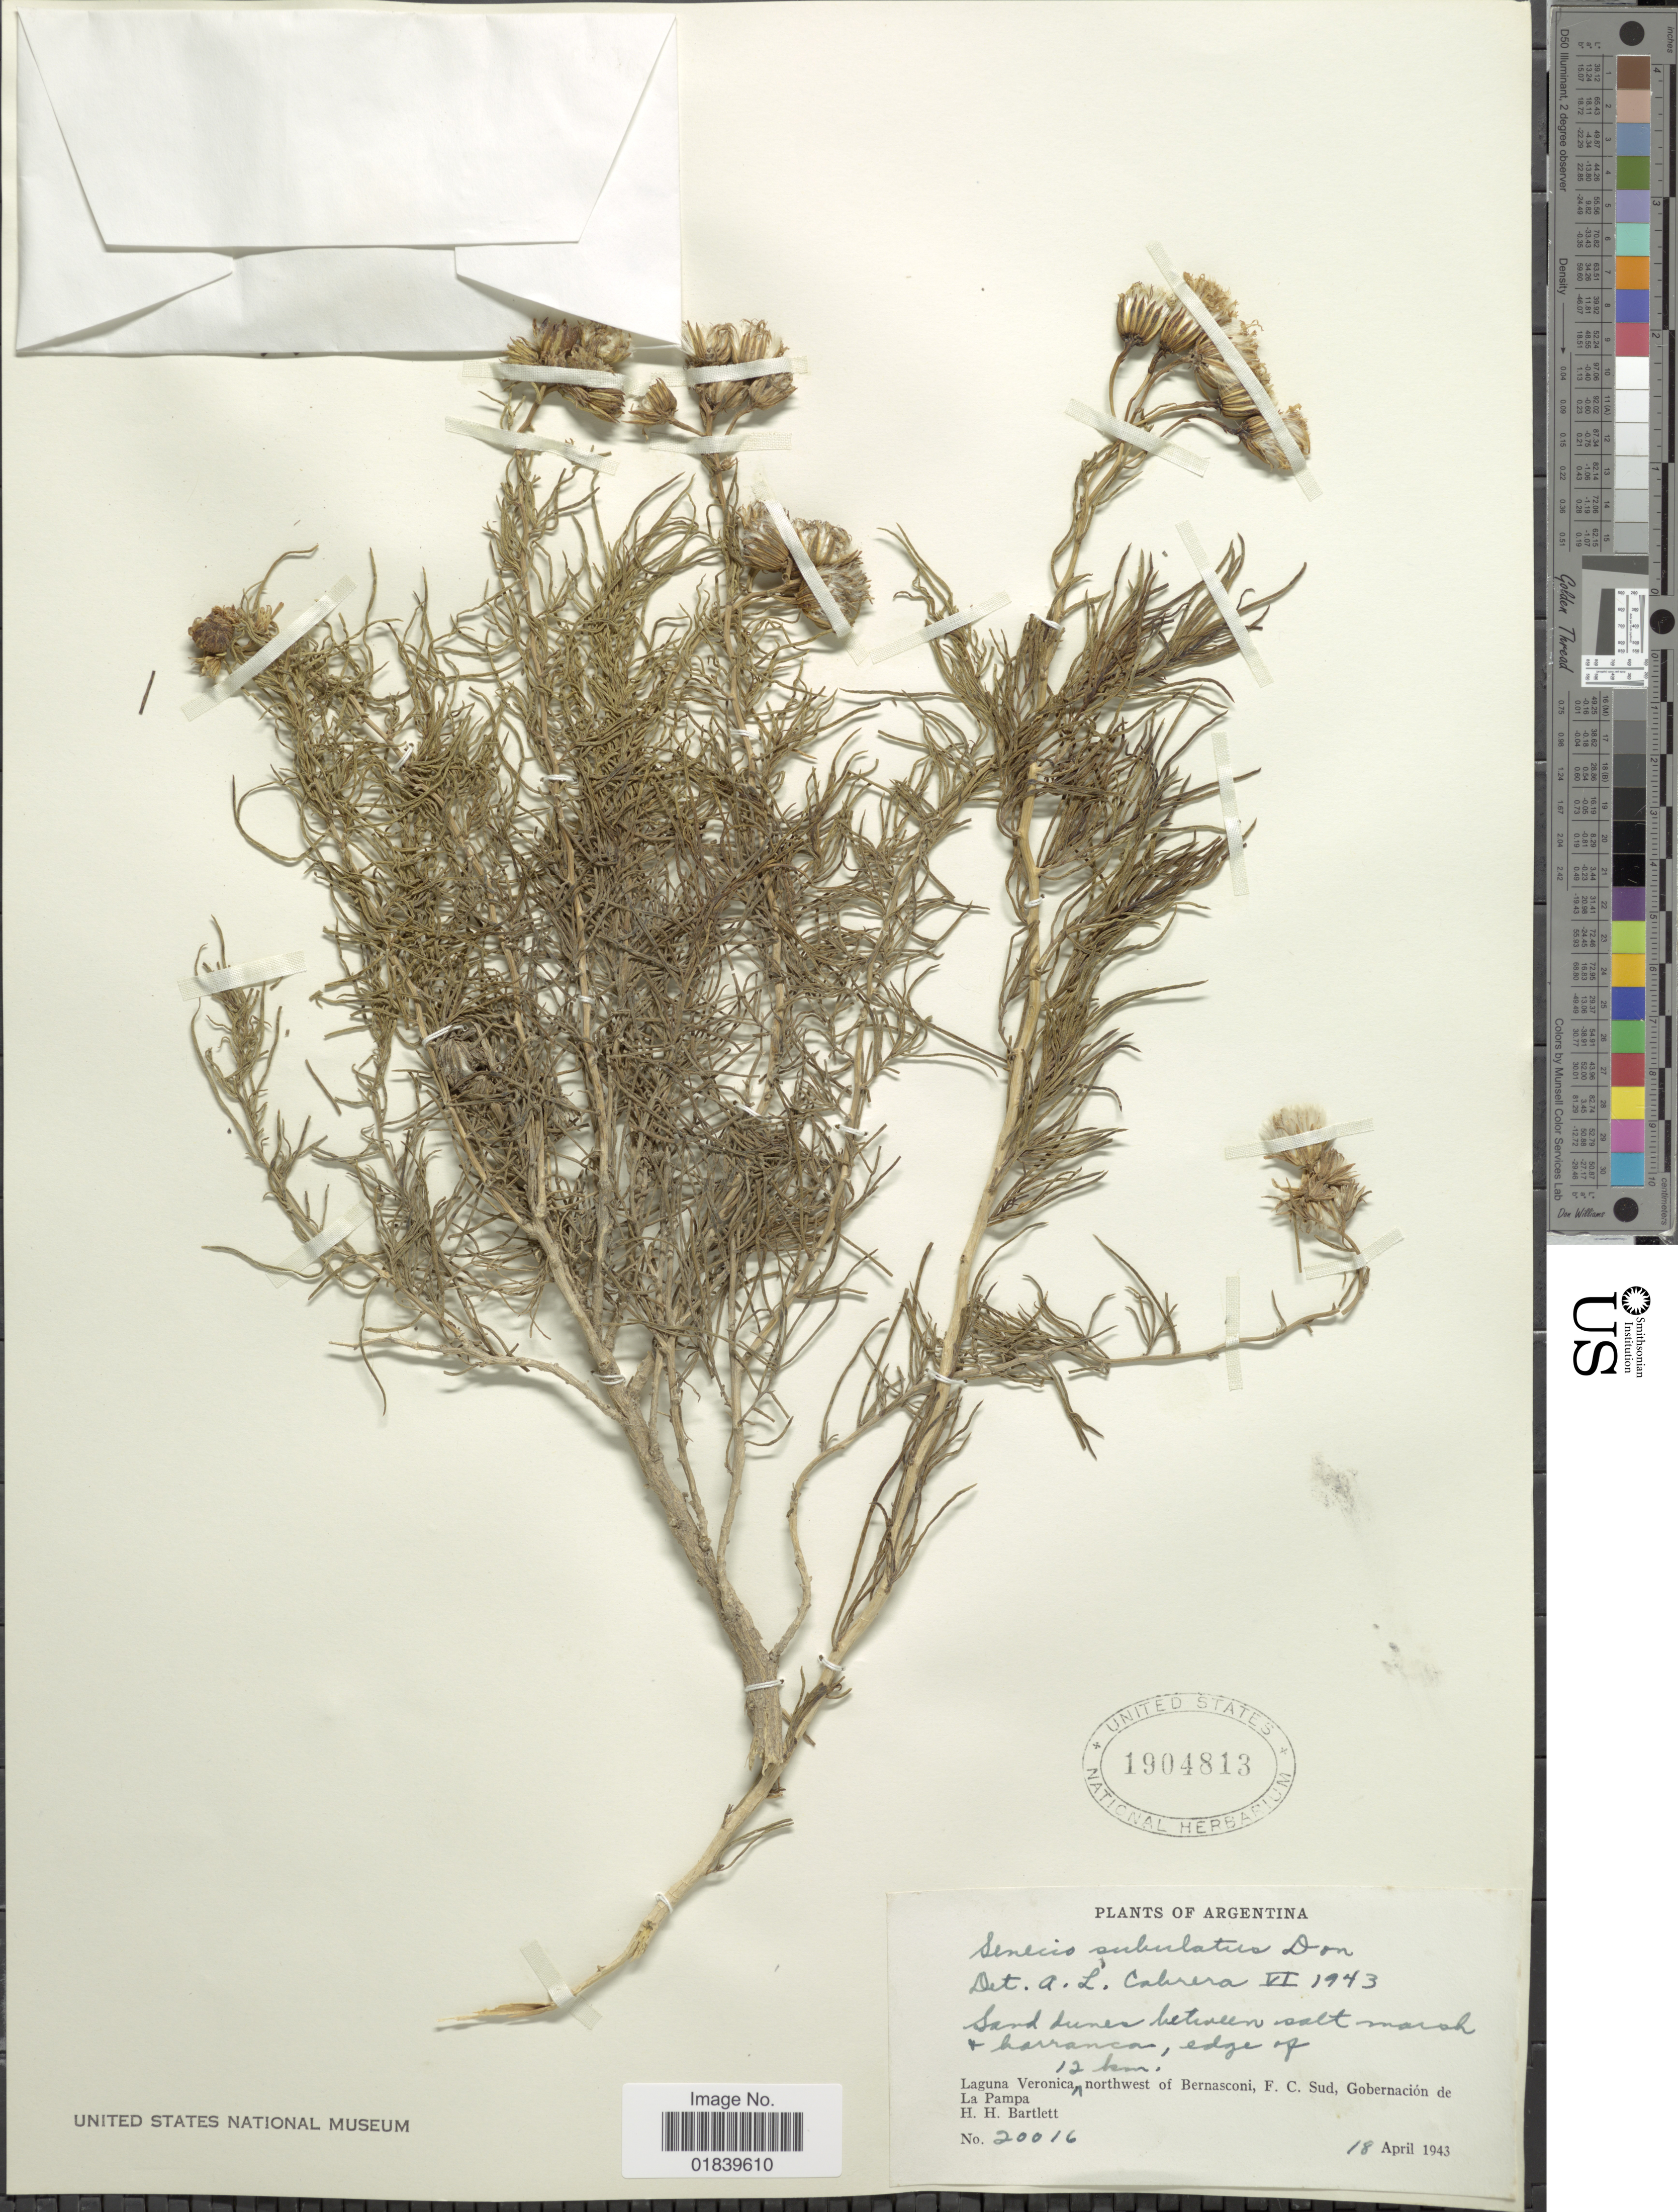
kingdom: Plantae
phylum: Tracheophyta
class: Magnoliopsida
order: Asterales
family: Asteraceae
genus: Senecio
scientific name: Senecio subulatus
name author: D. Don ex Hook. & Arn.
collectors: H. H. Bartlett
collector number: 20016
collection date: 1943-04-18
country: Argentina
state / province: La Pampa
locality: Laguna Veronica, 12 km northwest of Bernasconi, F. C. Sud. Gobernacion de La Pampa.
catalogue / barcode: US 1904813